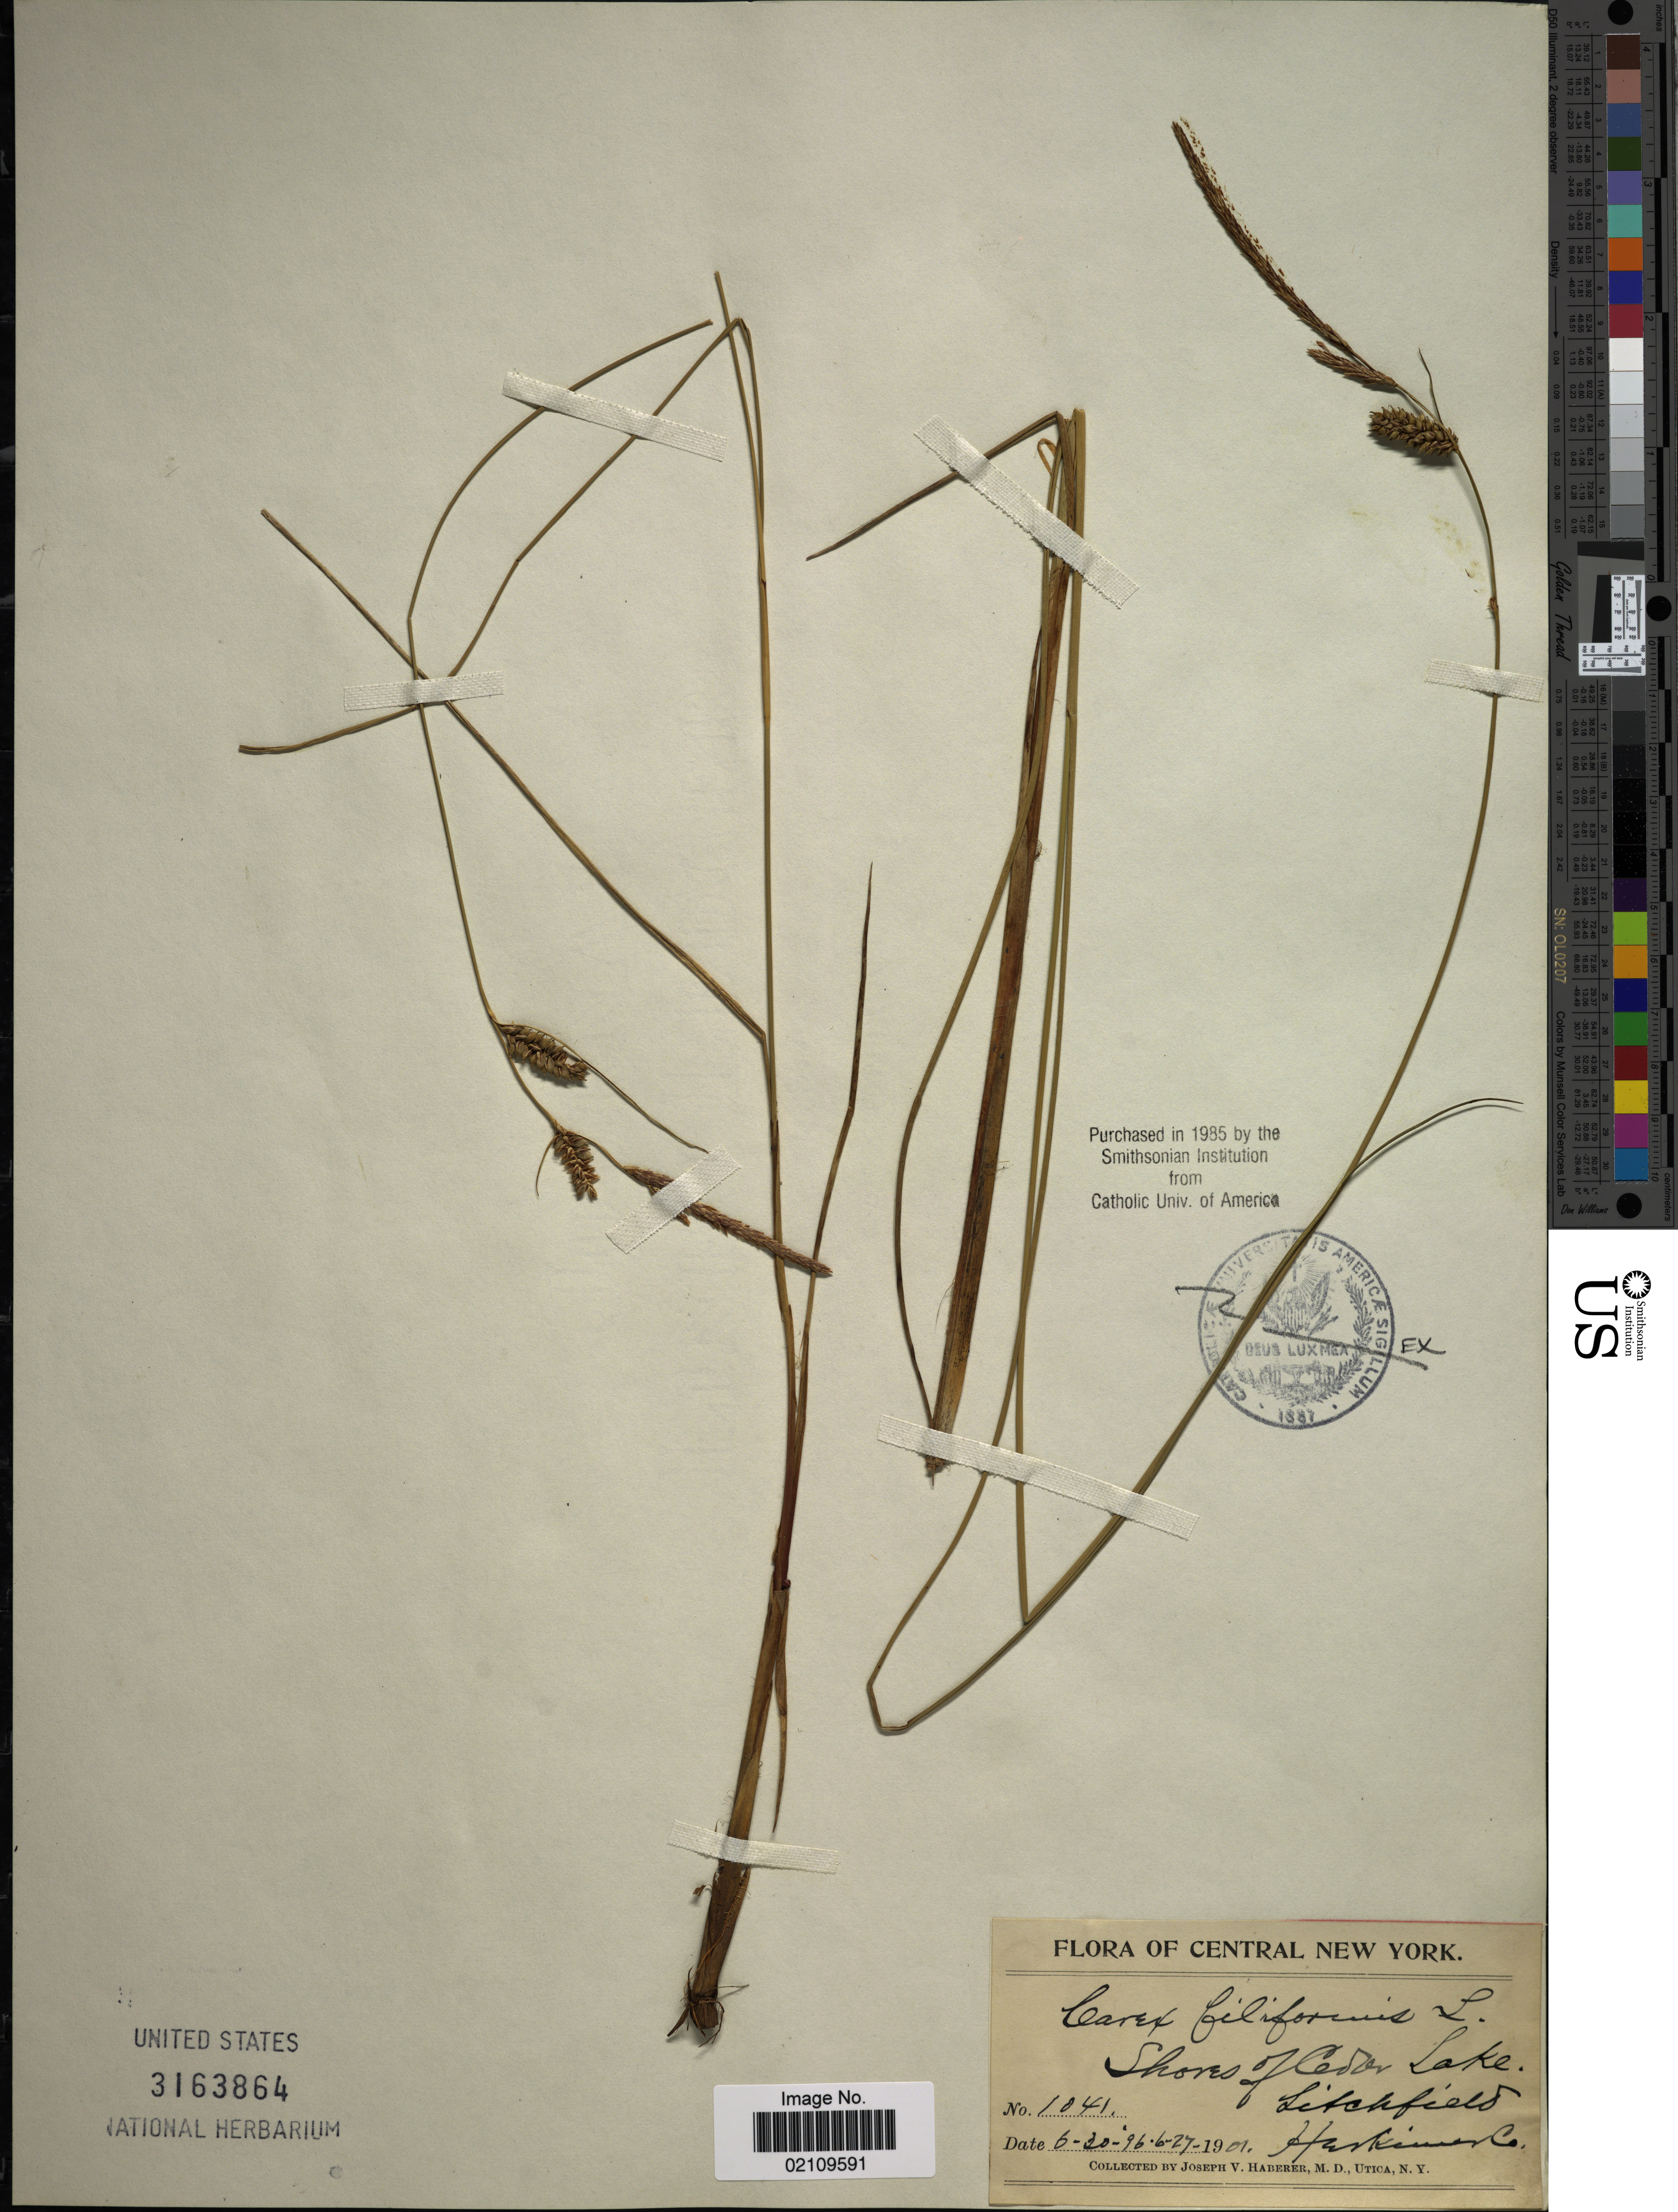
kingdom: Plantae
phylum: Tracheophyta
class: Liliopsida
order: Poales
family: Cyperaceae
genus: Carex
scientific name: Carex lasiocarpa var. americana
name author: Fernald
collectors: J. V. Haberer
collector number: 1041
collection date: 1896-06-30/1901-06-27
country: United States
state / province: New York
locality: Central New York, Shore of Cedar Lake, Litchfield, Herkimer Co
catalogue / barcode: US 3163864